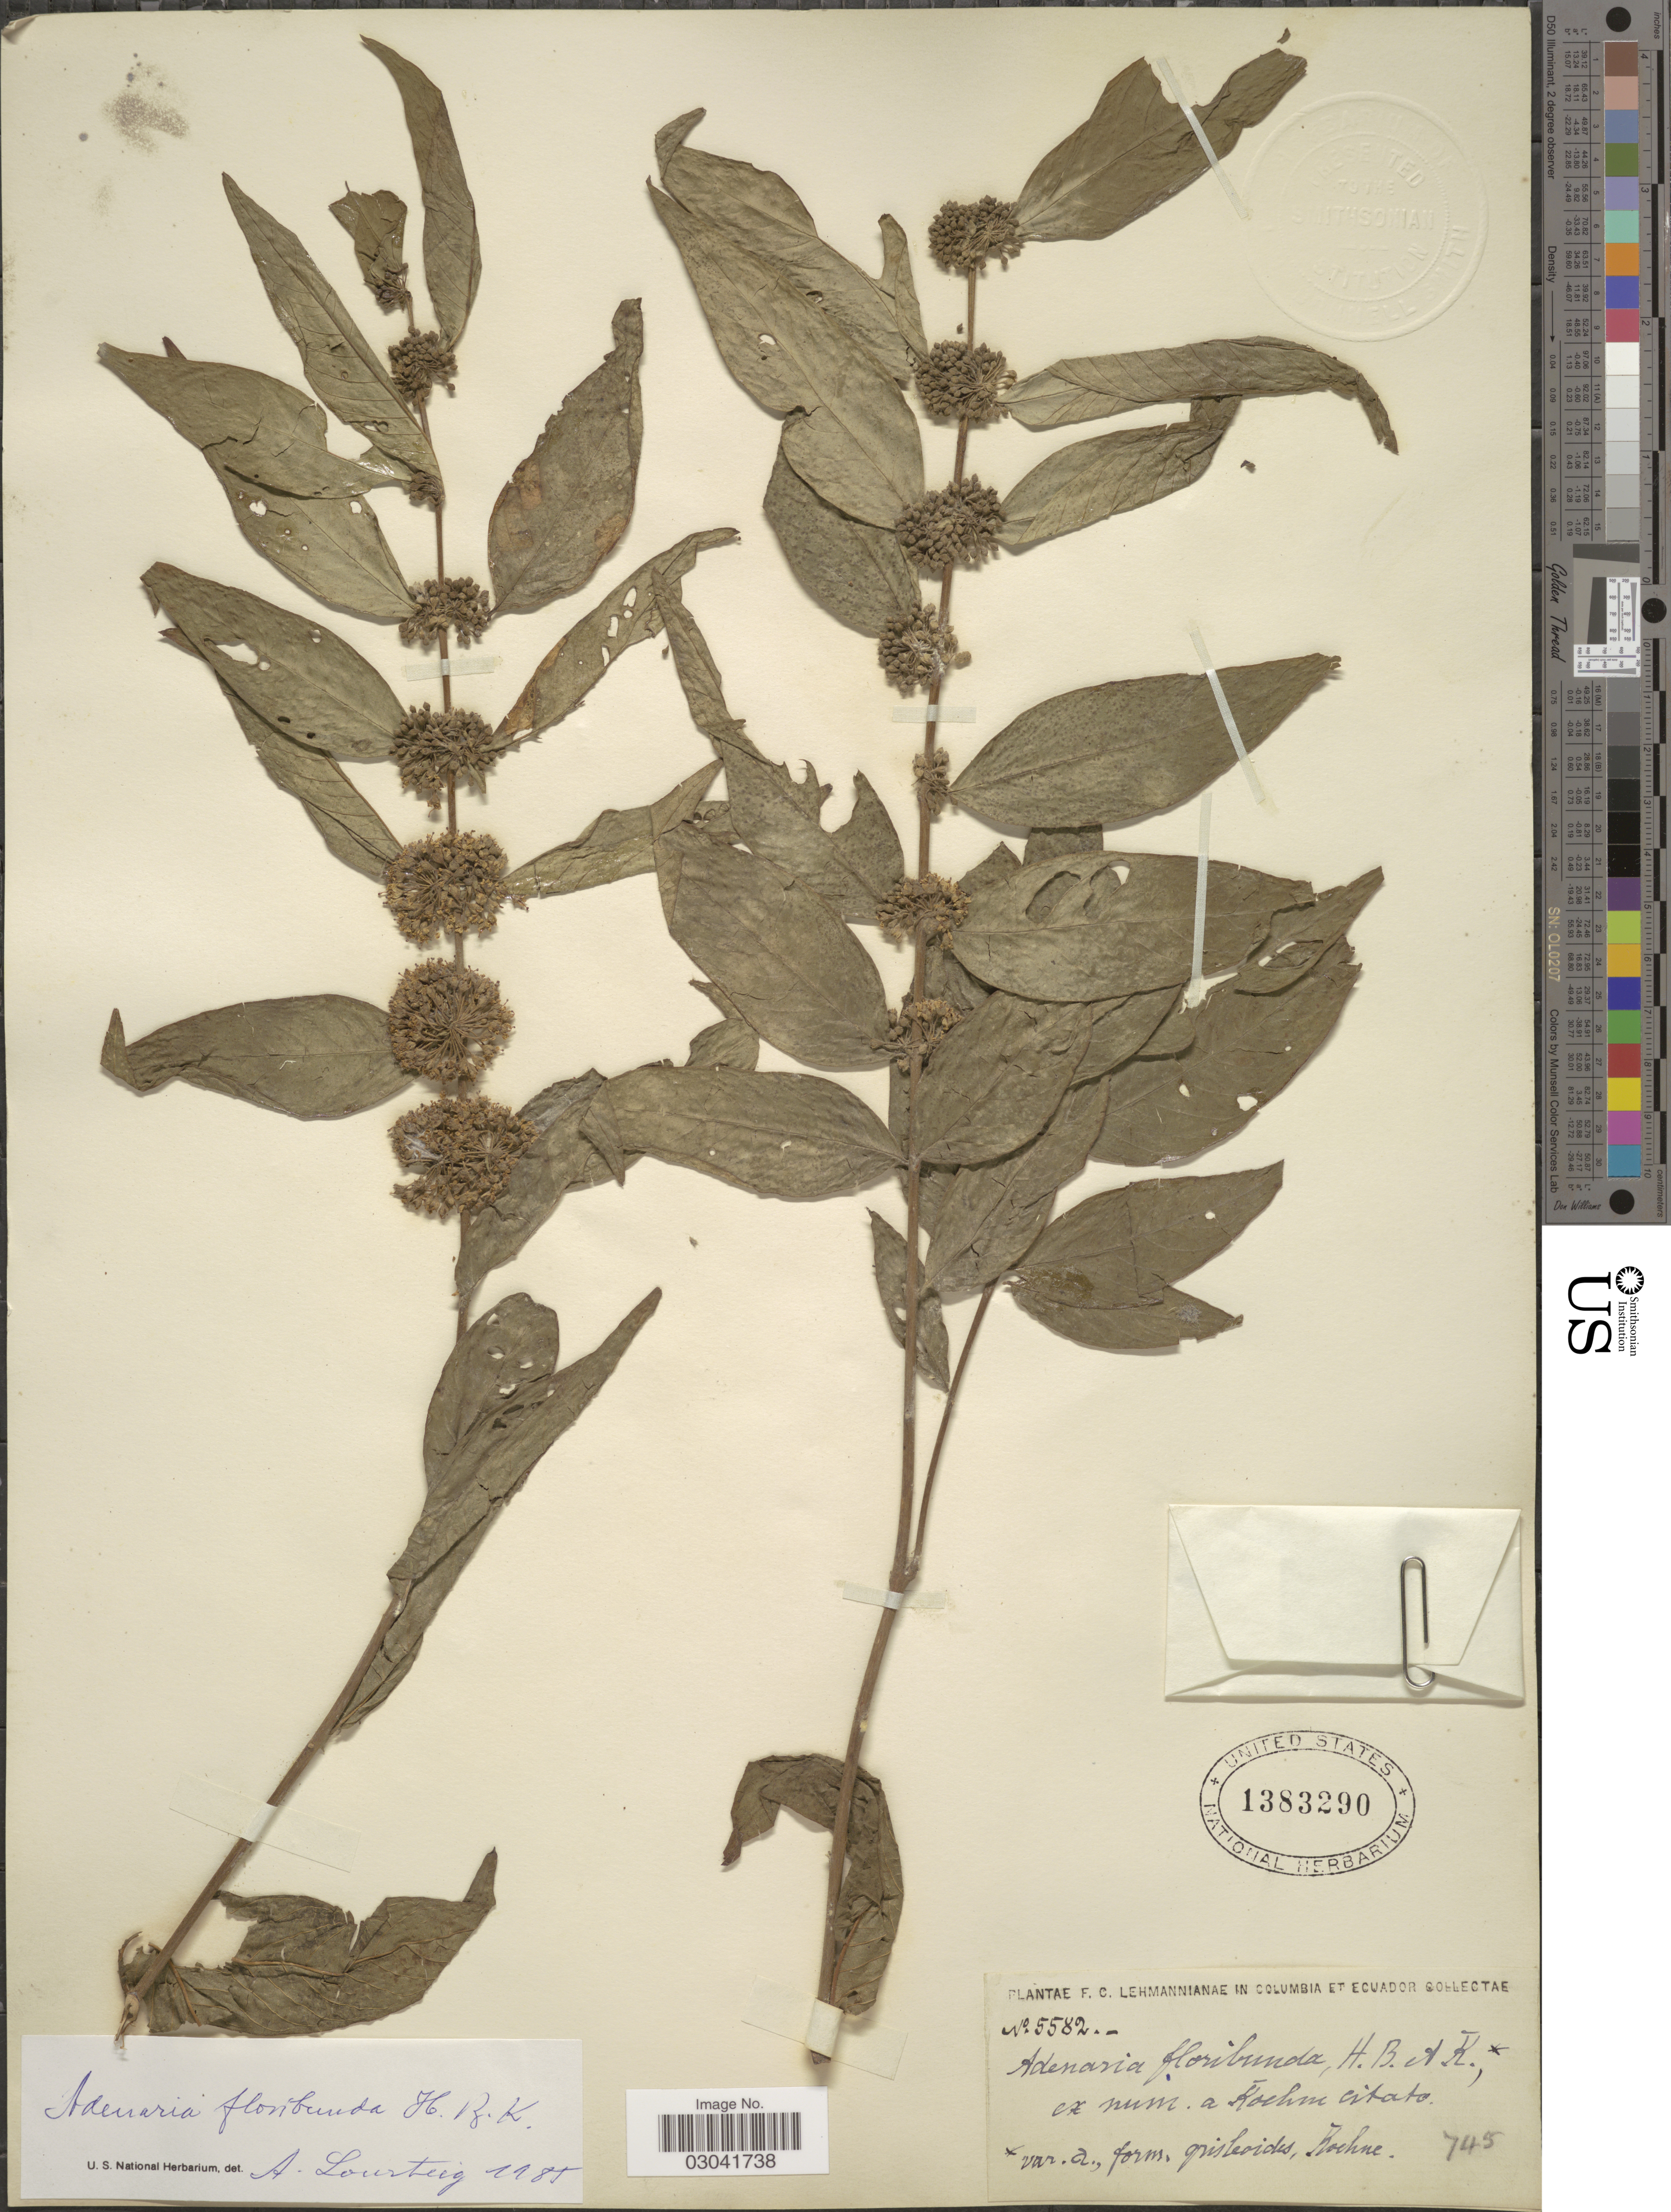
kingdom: Plantae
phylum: Tracheophyta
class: Magnoliopsida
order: Myrtales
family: Lythraceae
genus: Adenaria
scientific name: Adenaria floribunda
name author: Kunth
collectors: -. Lehmann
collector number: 5582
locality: Columbia et Ecuador.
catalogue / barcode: US 1383290